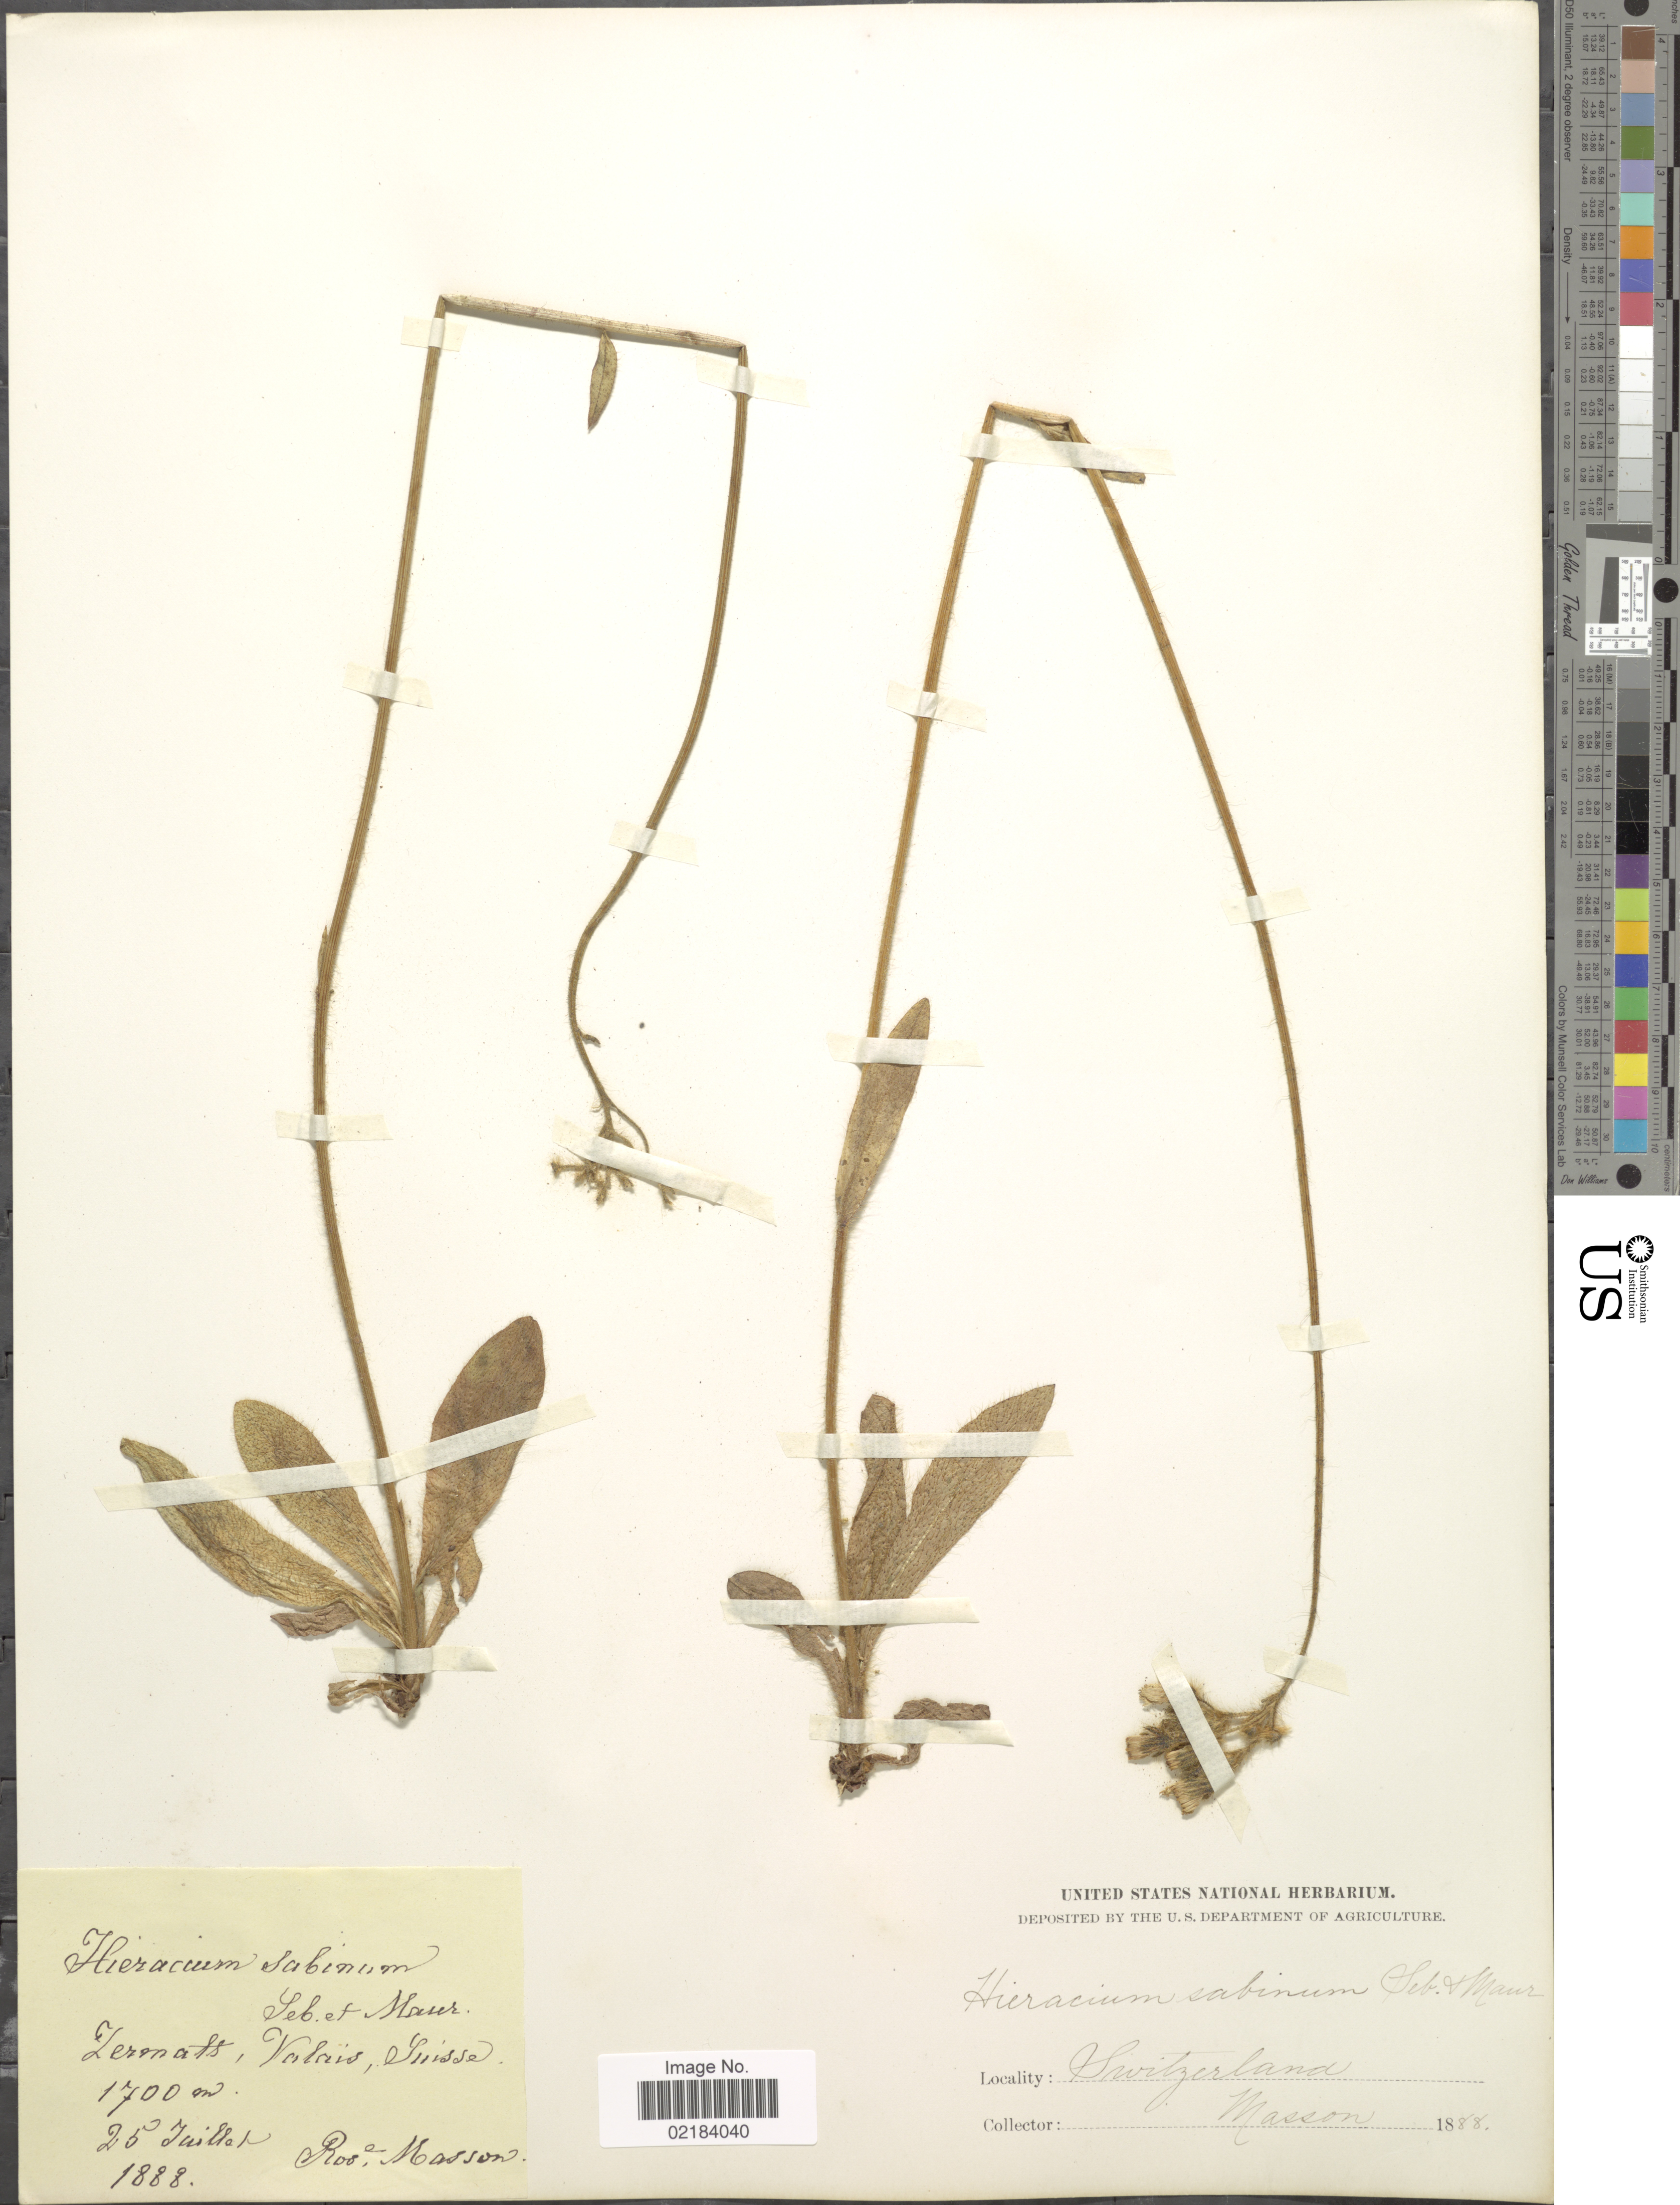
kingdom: Plantae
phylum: Tracheophyta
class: Magnoliopsida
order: Asterales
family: Asteraceae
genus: Hieracium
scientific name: Hieracium sabinum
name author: Sebast.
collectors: R. Masson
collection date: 1888-07-25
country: Switzerland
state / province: Valais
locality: Zermatt, Valais, Suisse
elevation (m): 1700